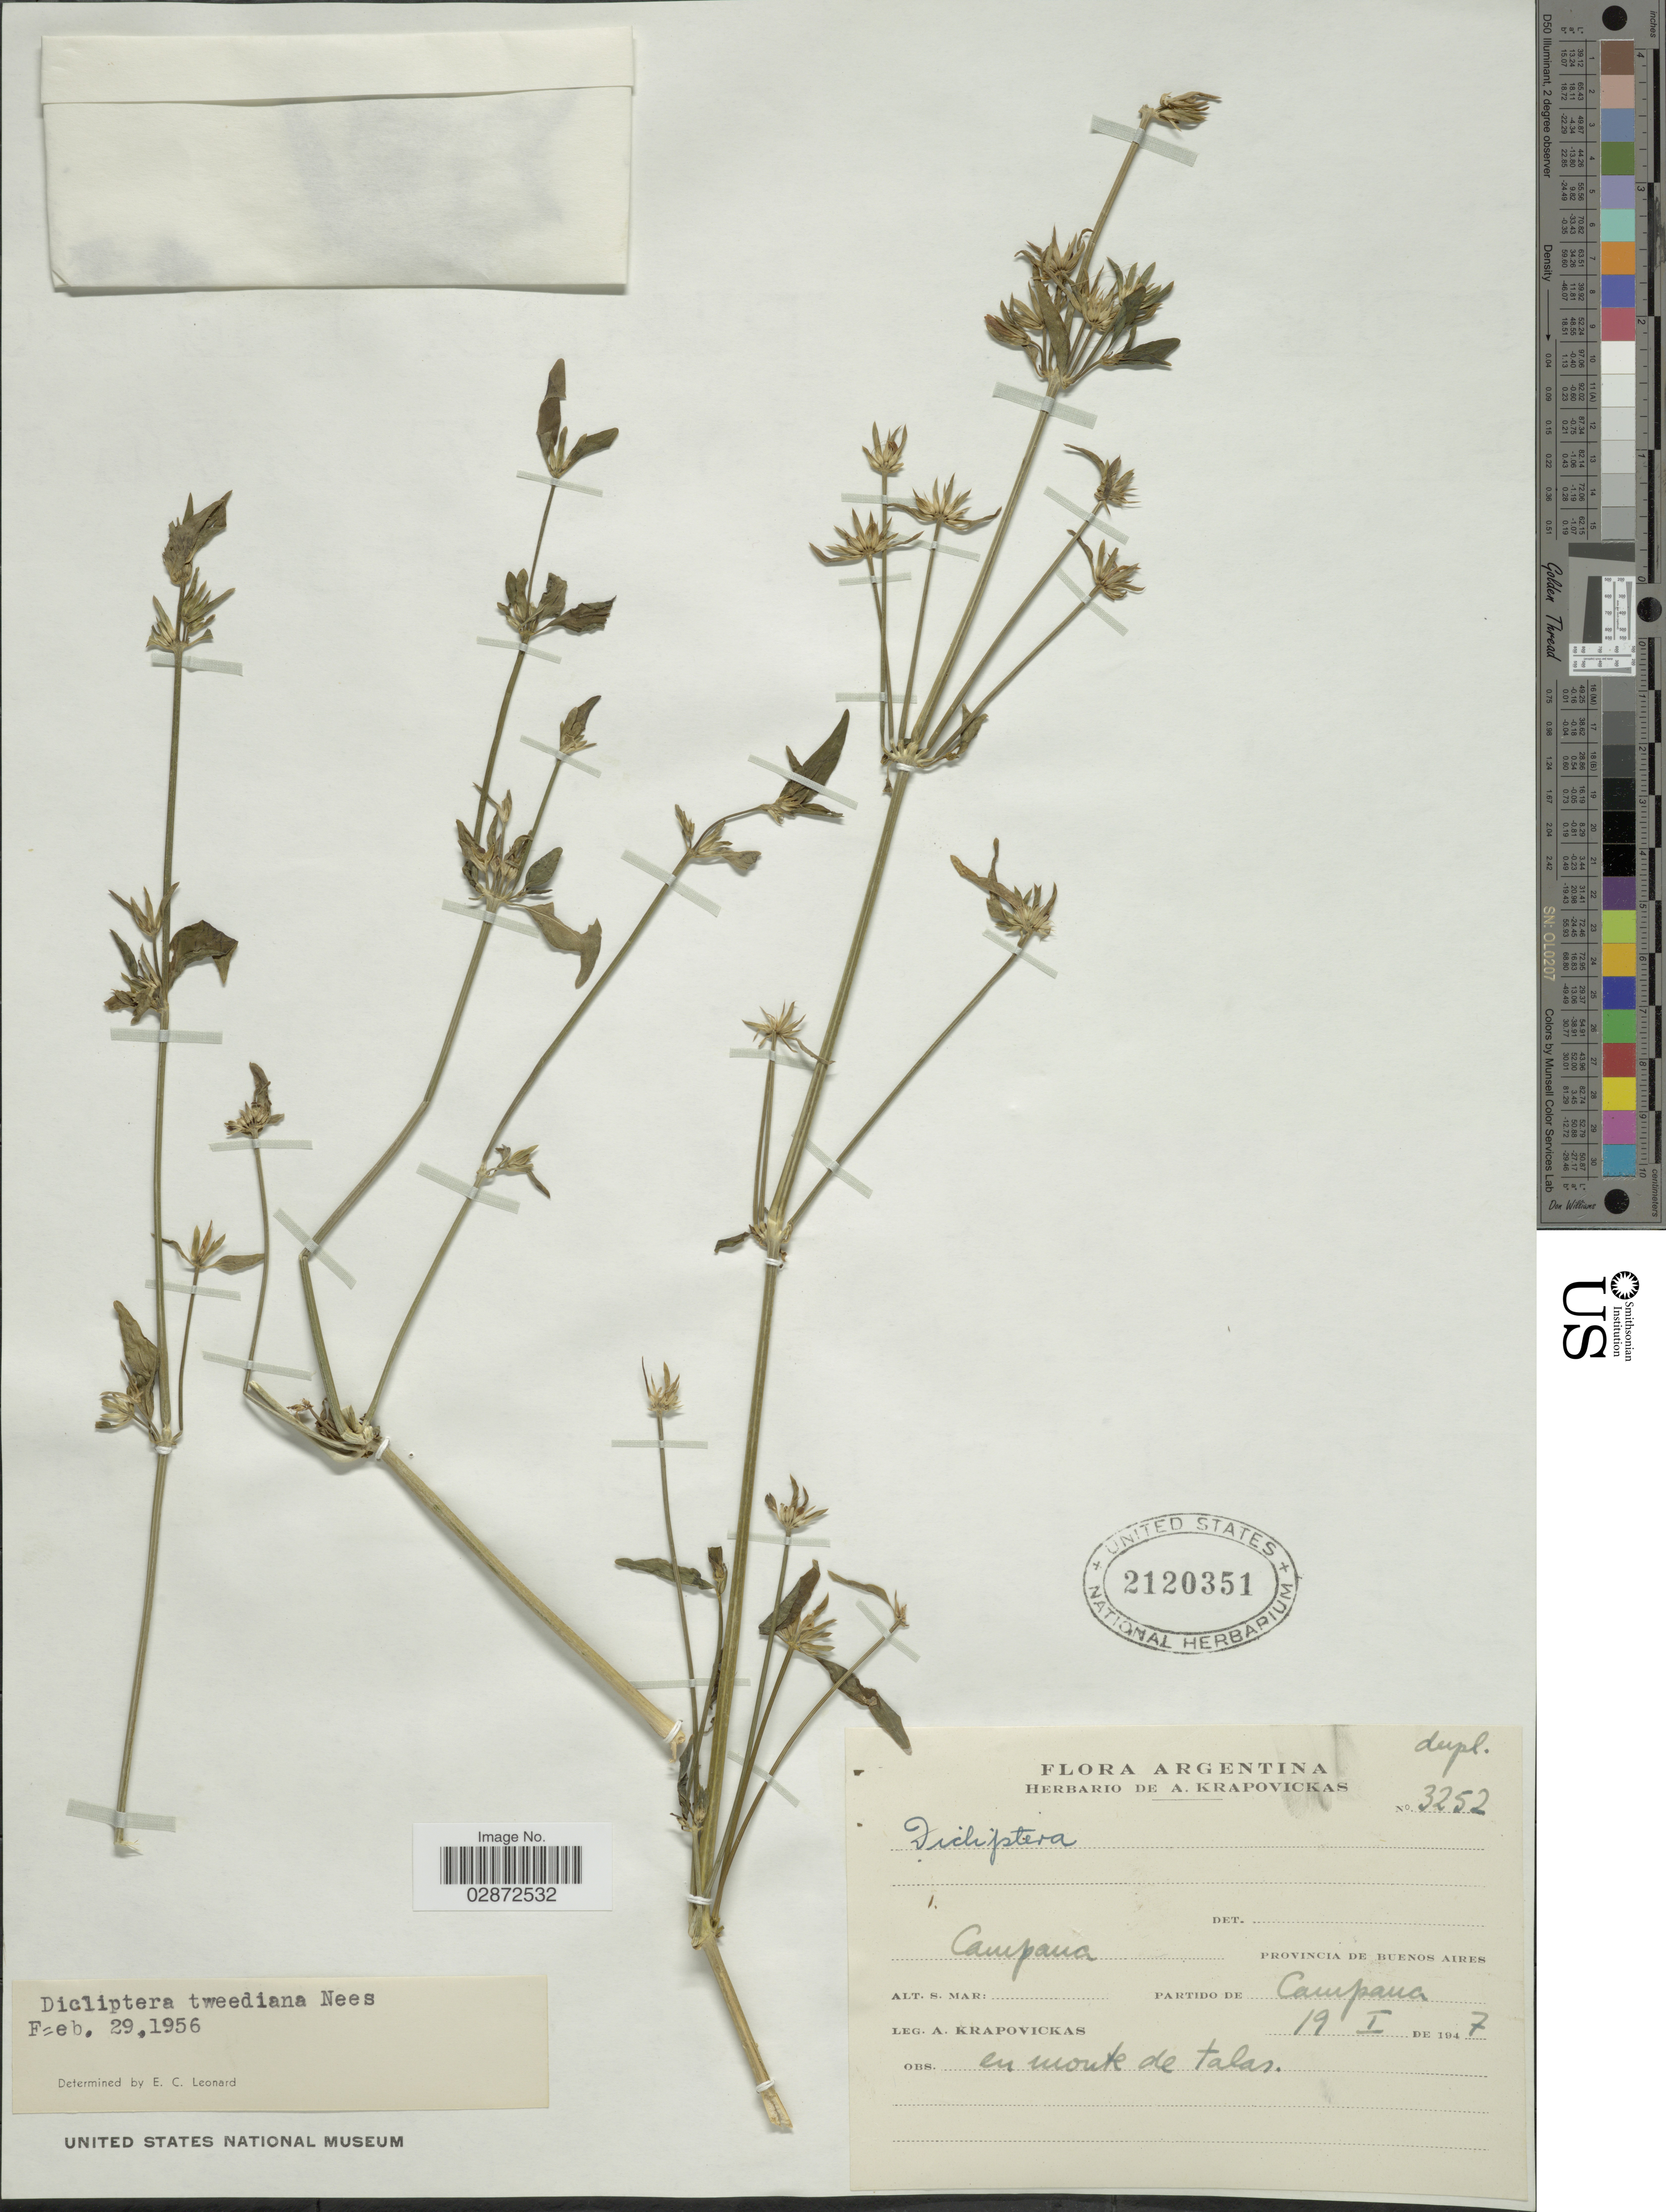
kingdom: Plantae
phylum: Tracheophyta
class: Magnoliopsida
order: Lamiales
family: Acanthaceae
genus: Dicliptera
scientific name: Dicliptera squarrosa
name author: Nees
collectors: A. Krapovickas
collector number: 3252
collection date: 1947-01-19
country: Argentina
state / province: Buenos Aires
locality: Campana. Provincia de Buenos Aires. Partido de Campana.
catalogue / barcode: US 2120351